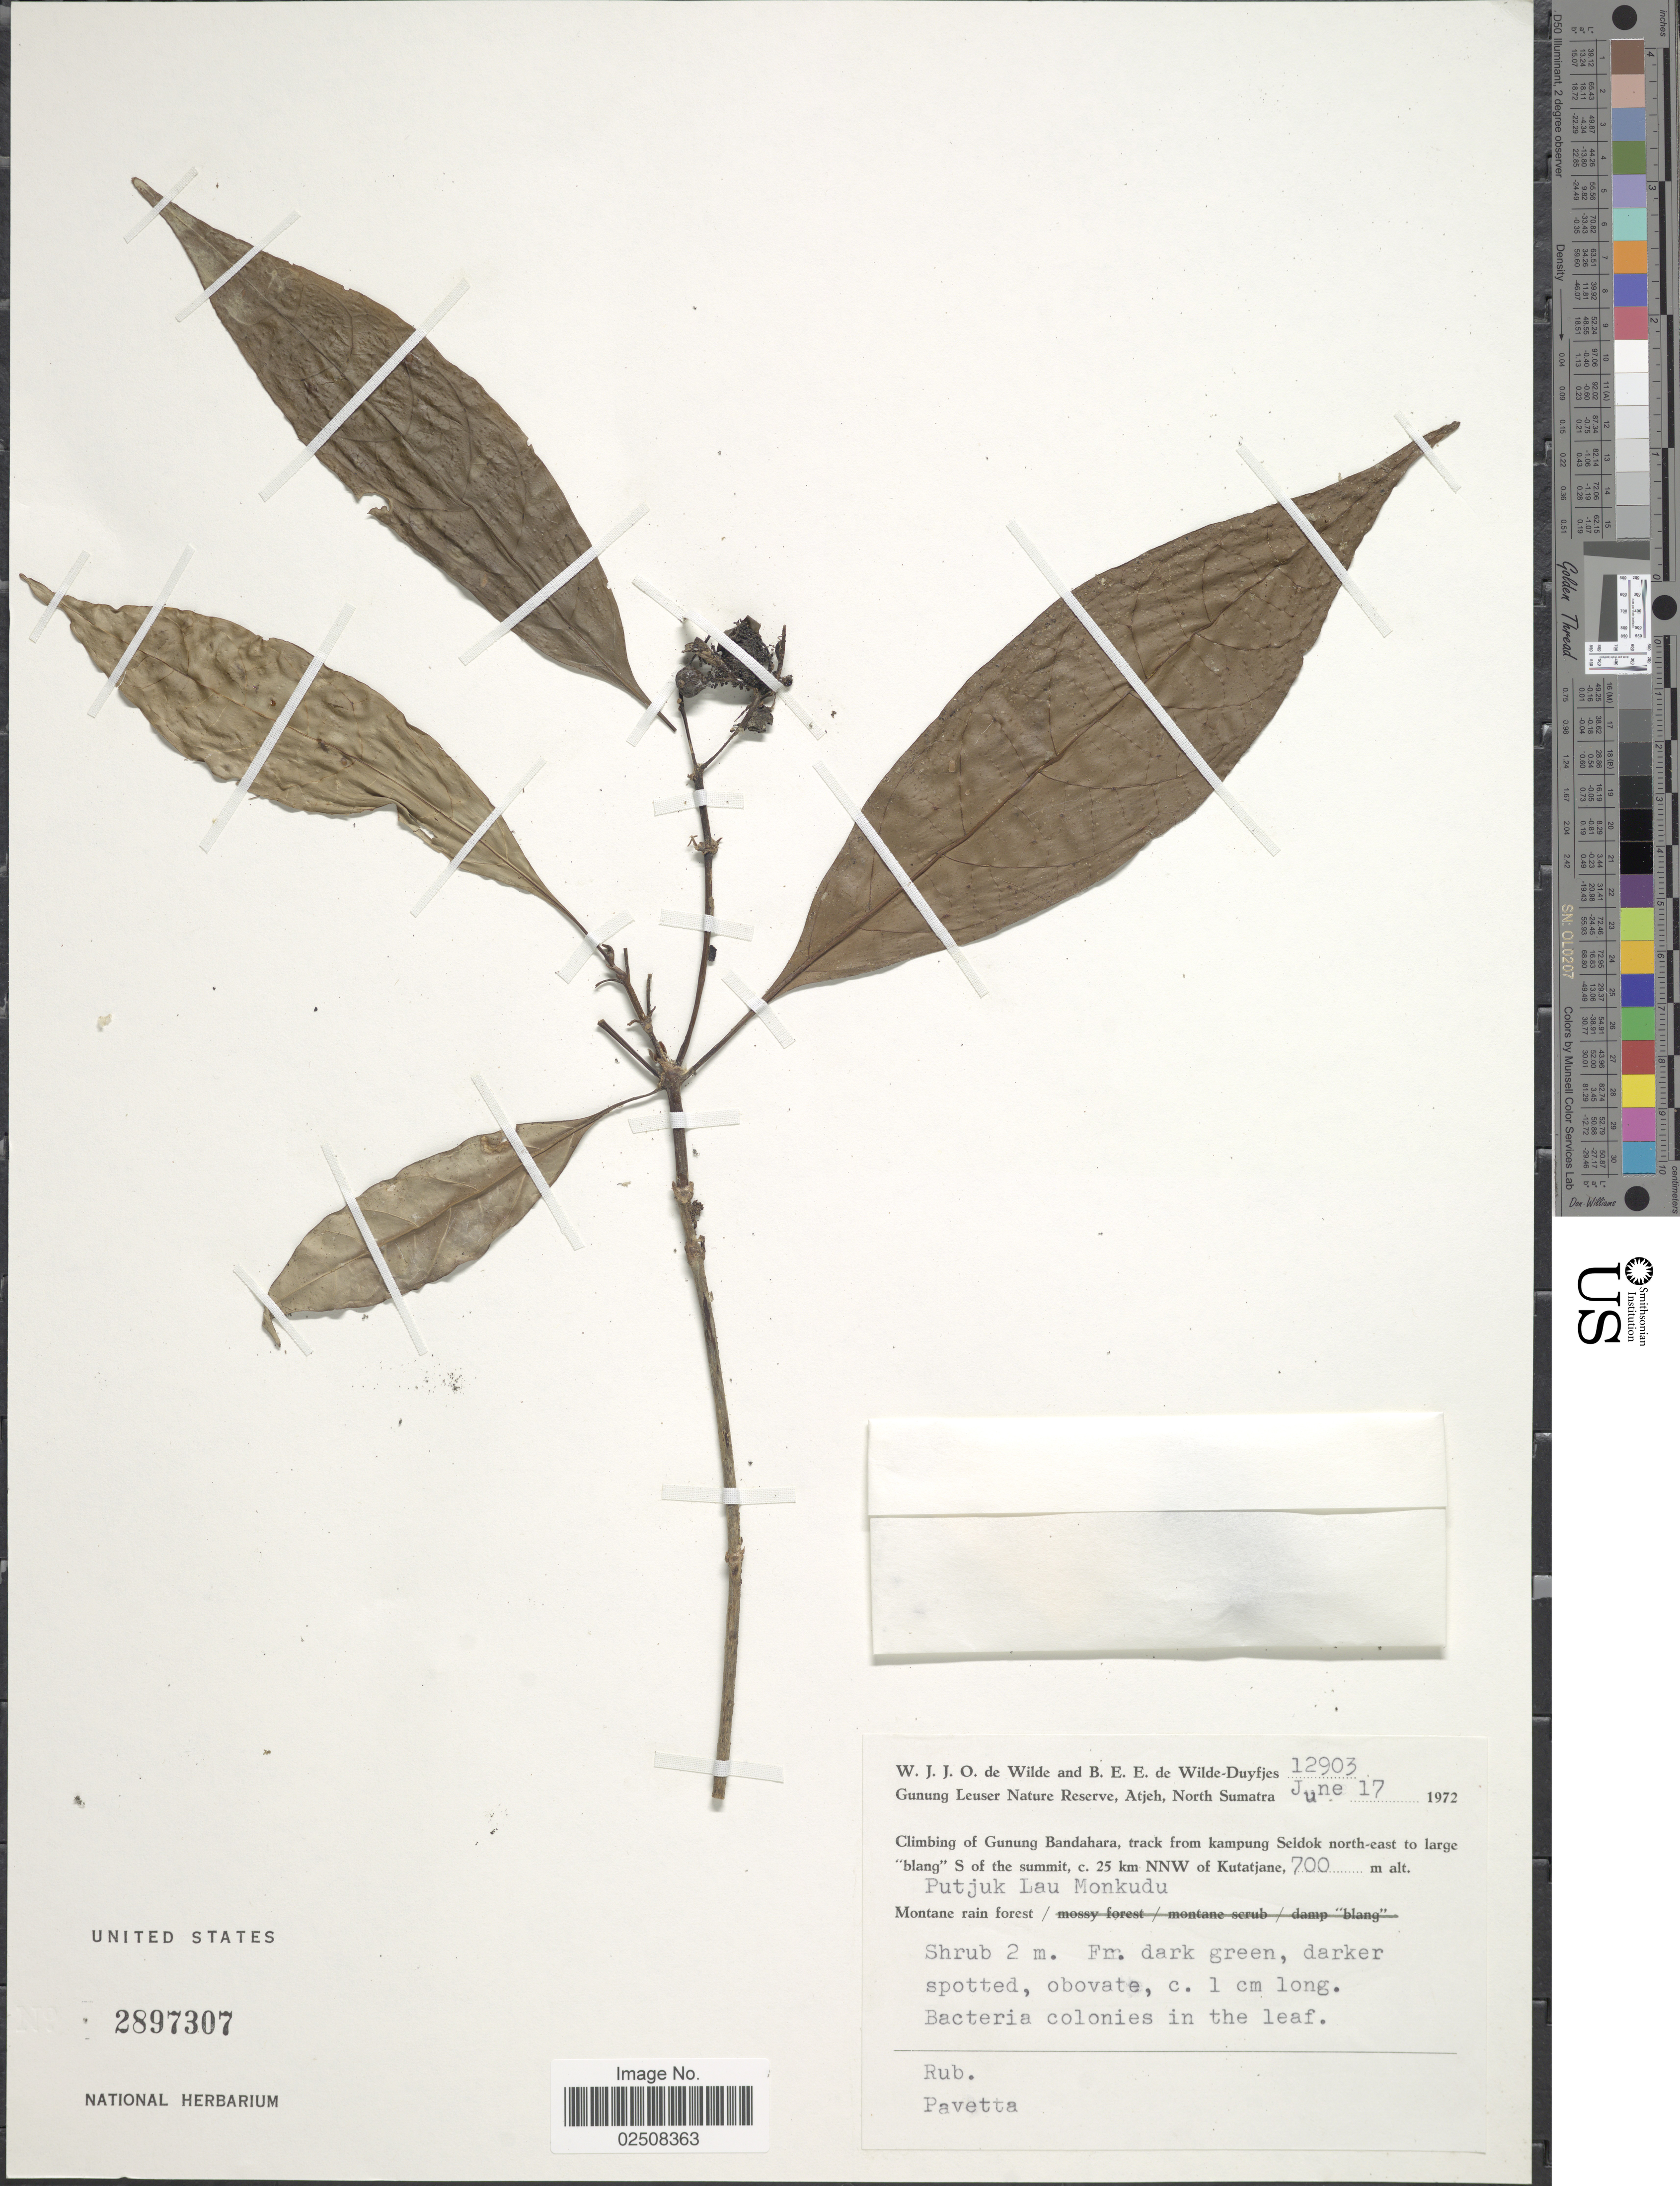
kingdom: Plantae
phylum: Tracheophyta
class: Magnoliopsida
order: Gentianales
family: Rubiaceae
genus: Pavetta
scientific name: Pavetta sp.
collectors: W. J. de Wilde & B. E. de Wilde-Duyfjes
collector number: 12903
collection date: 1972-06-17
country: Indonesia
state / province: Sumatra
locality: Gunung Leuser Nature Reserve, Atjeh, North Sumatra, Climbing of Gunug Bandahara, track from kampung Seldok north-east to large 'blang' S of the summit, c. 25 km NNW of Kutatjane, Putjuk Lau Monkudu, Montane rain forest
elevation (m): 700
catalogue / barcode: US 2897307